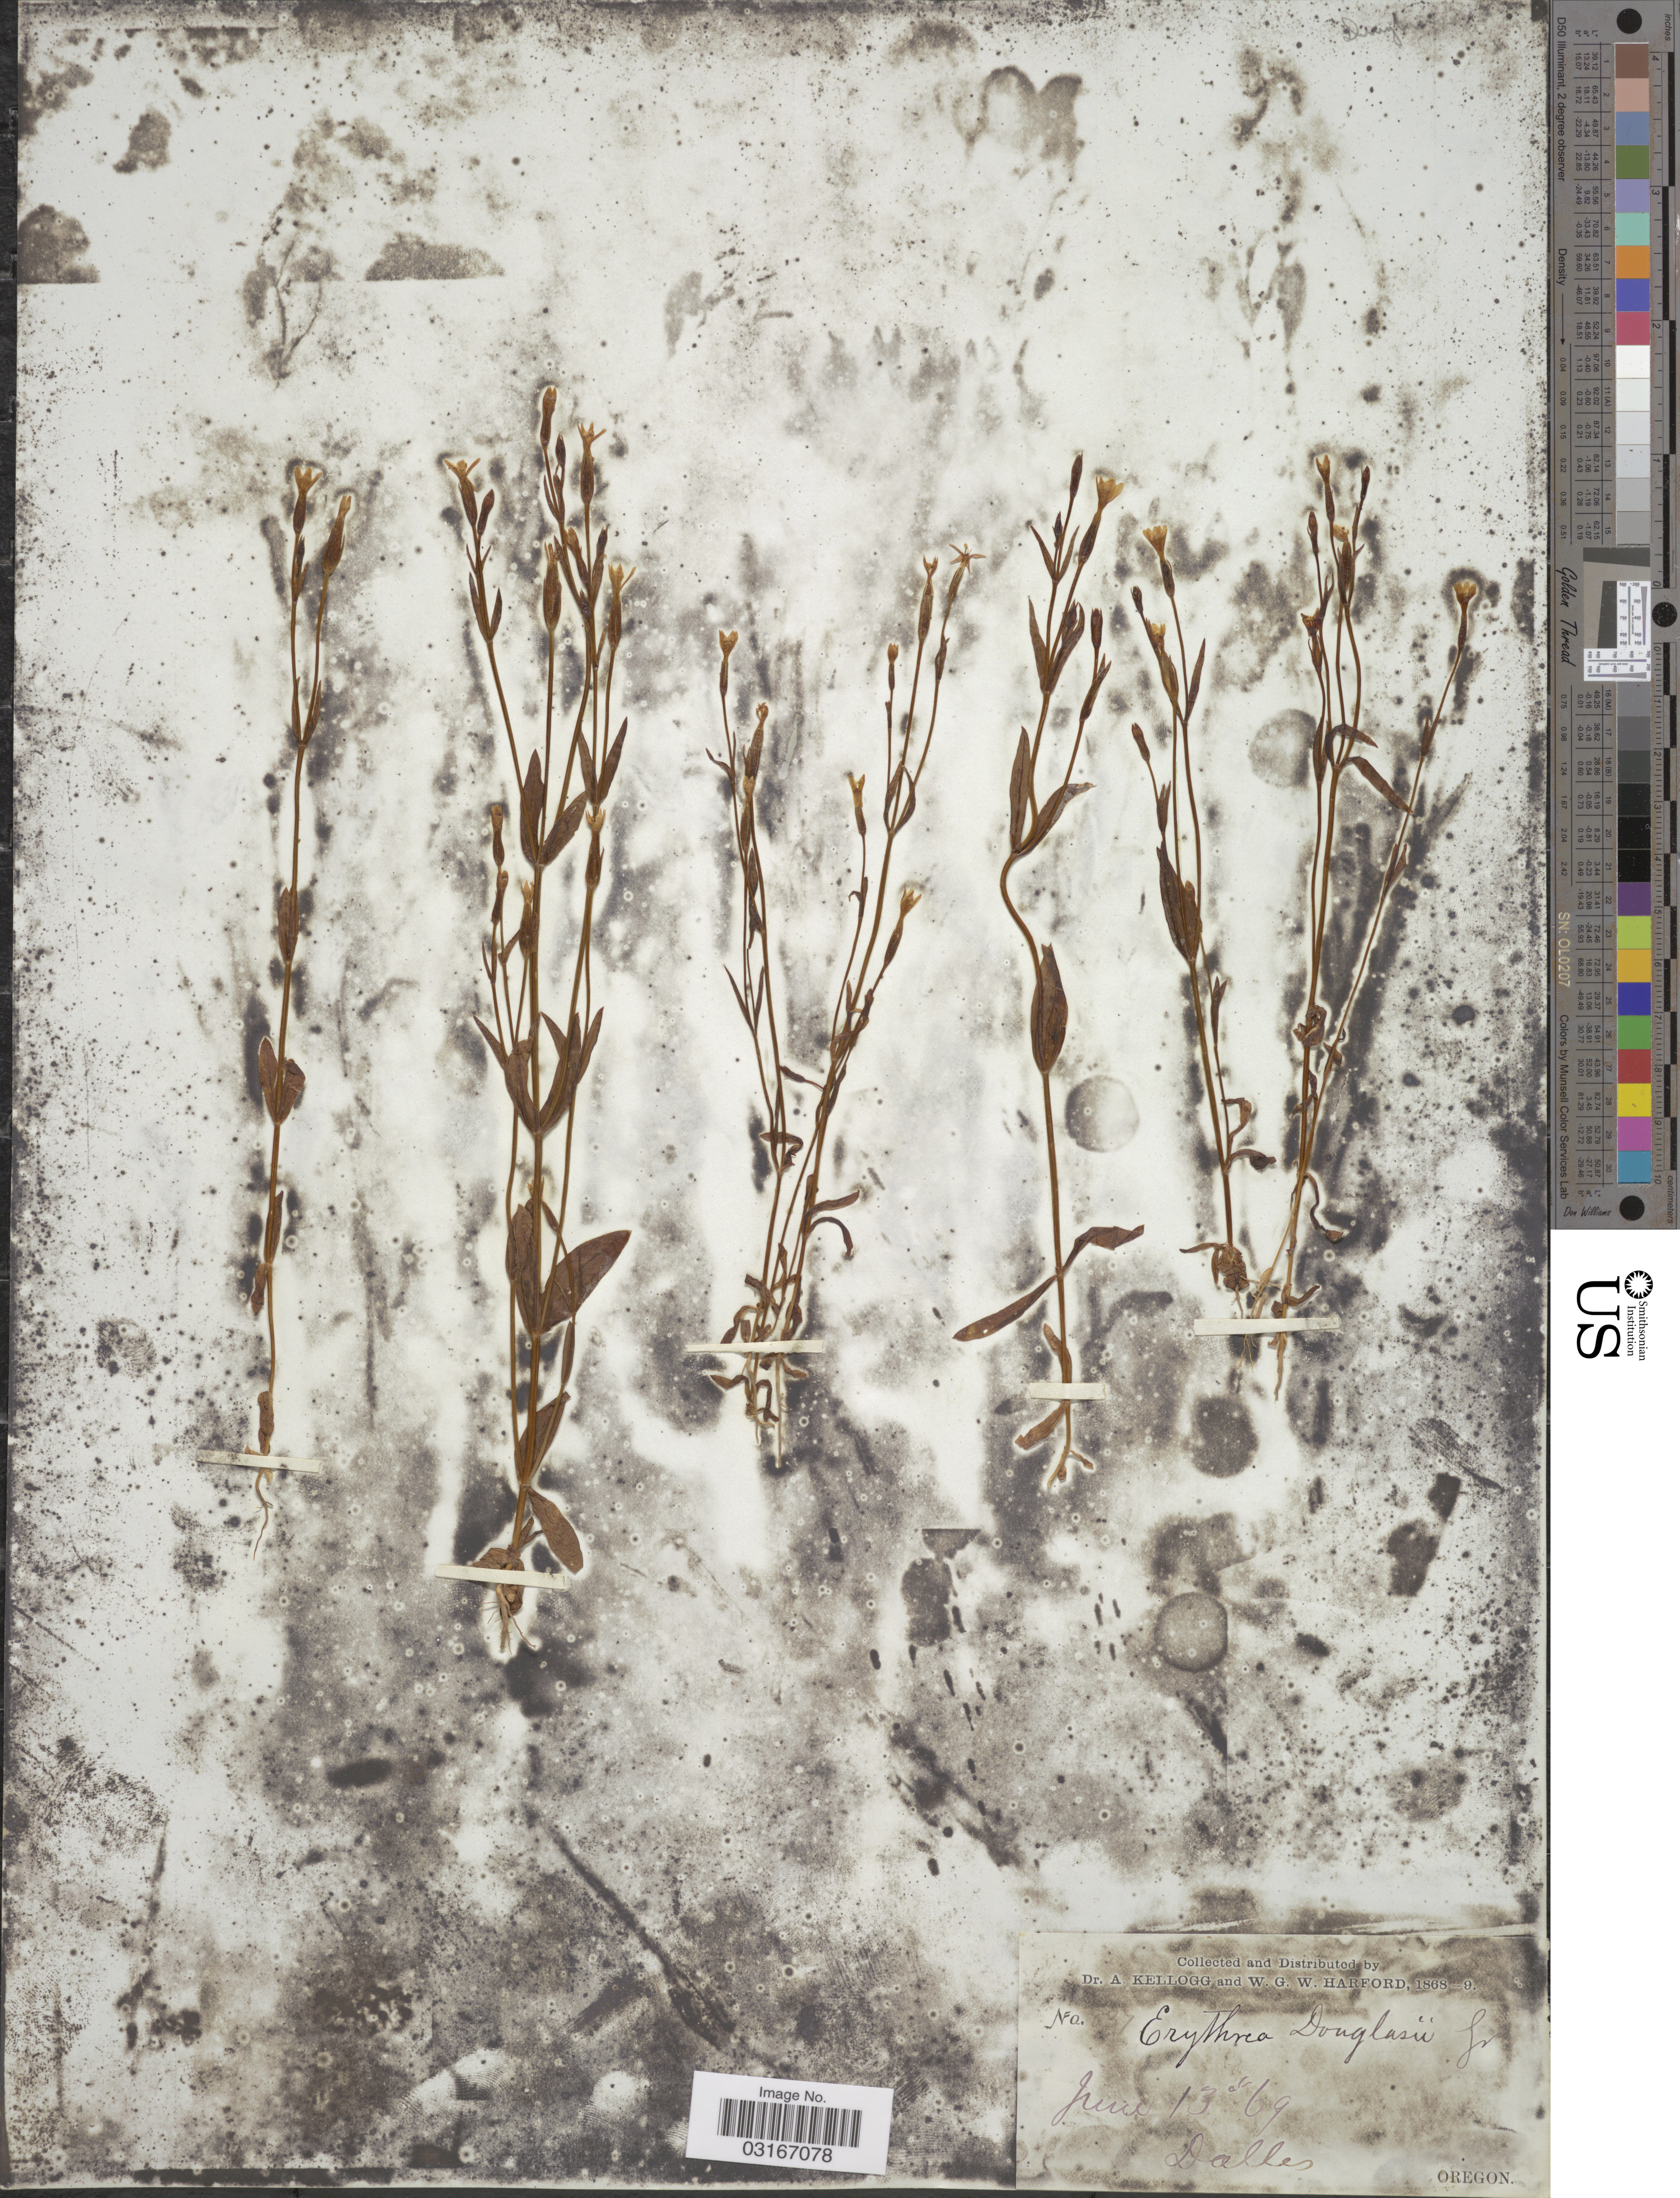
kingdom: Plantae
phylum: Tracheophyta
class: Magnoliopsida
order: Gentianales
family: Gentianaceae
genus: Centaurium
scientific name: Centaurium exaltatum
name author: (Griseb.) W. Wight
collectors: A. Kellogg & W. G. W. Harford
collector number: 837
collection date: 1869-06-13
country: United States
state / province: Oregon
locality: Dalles.